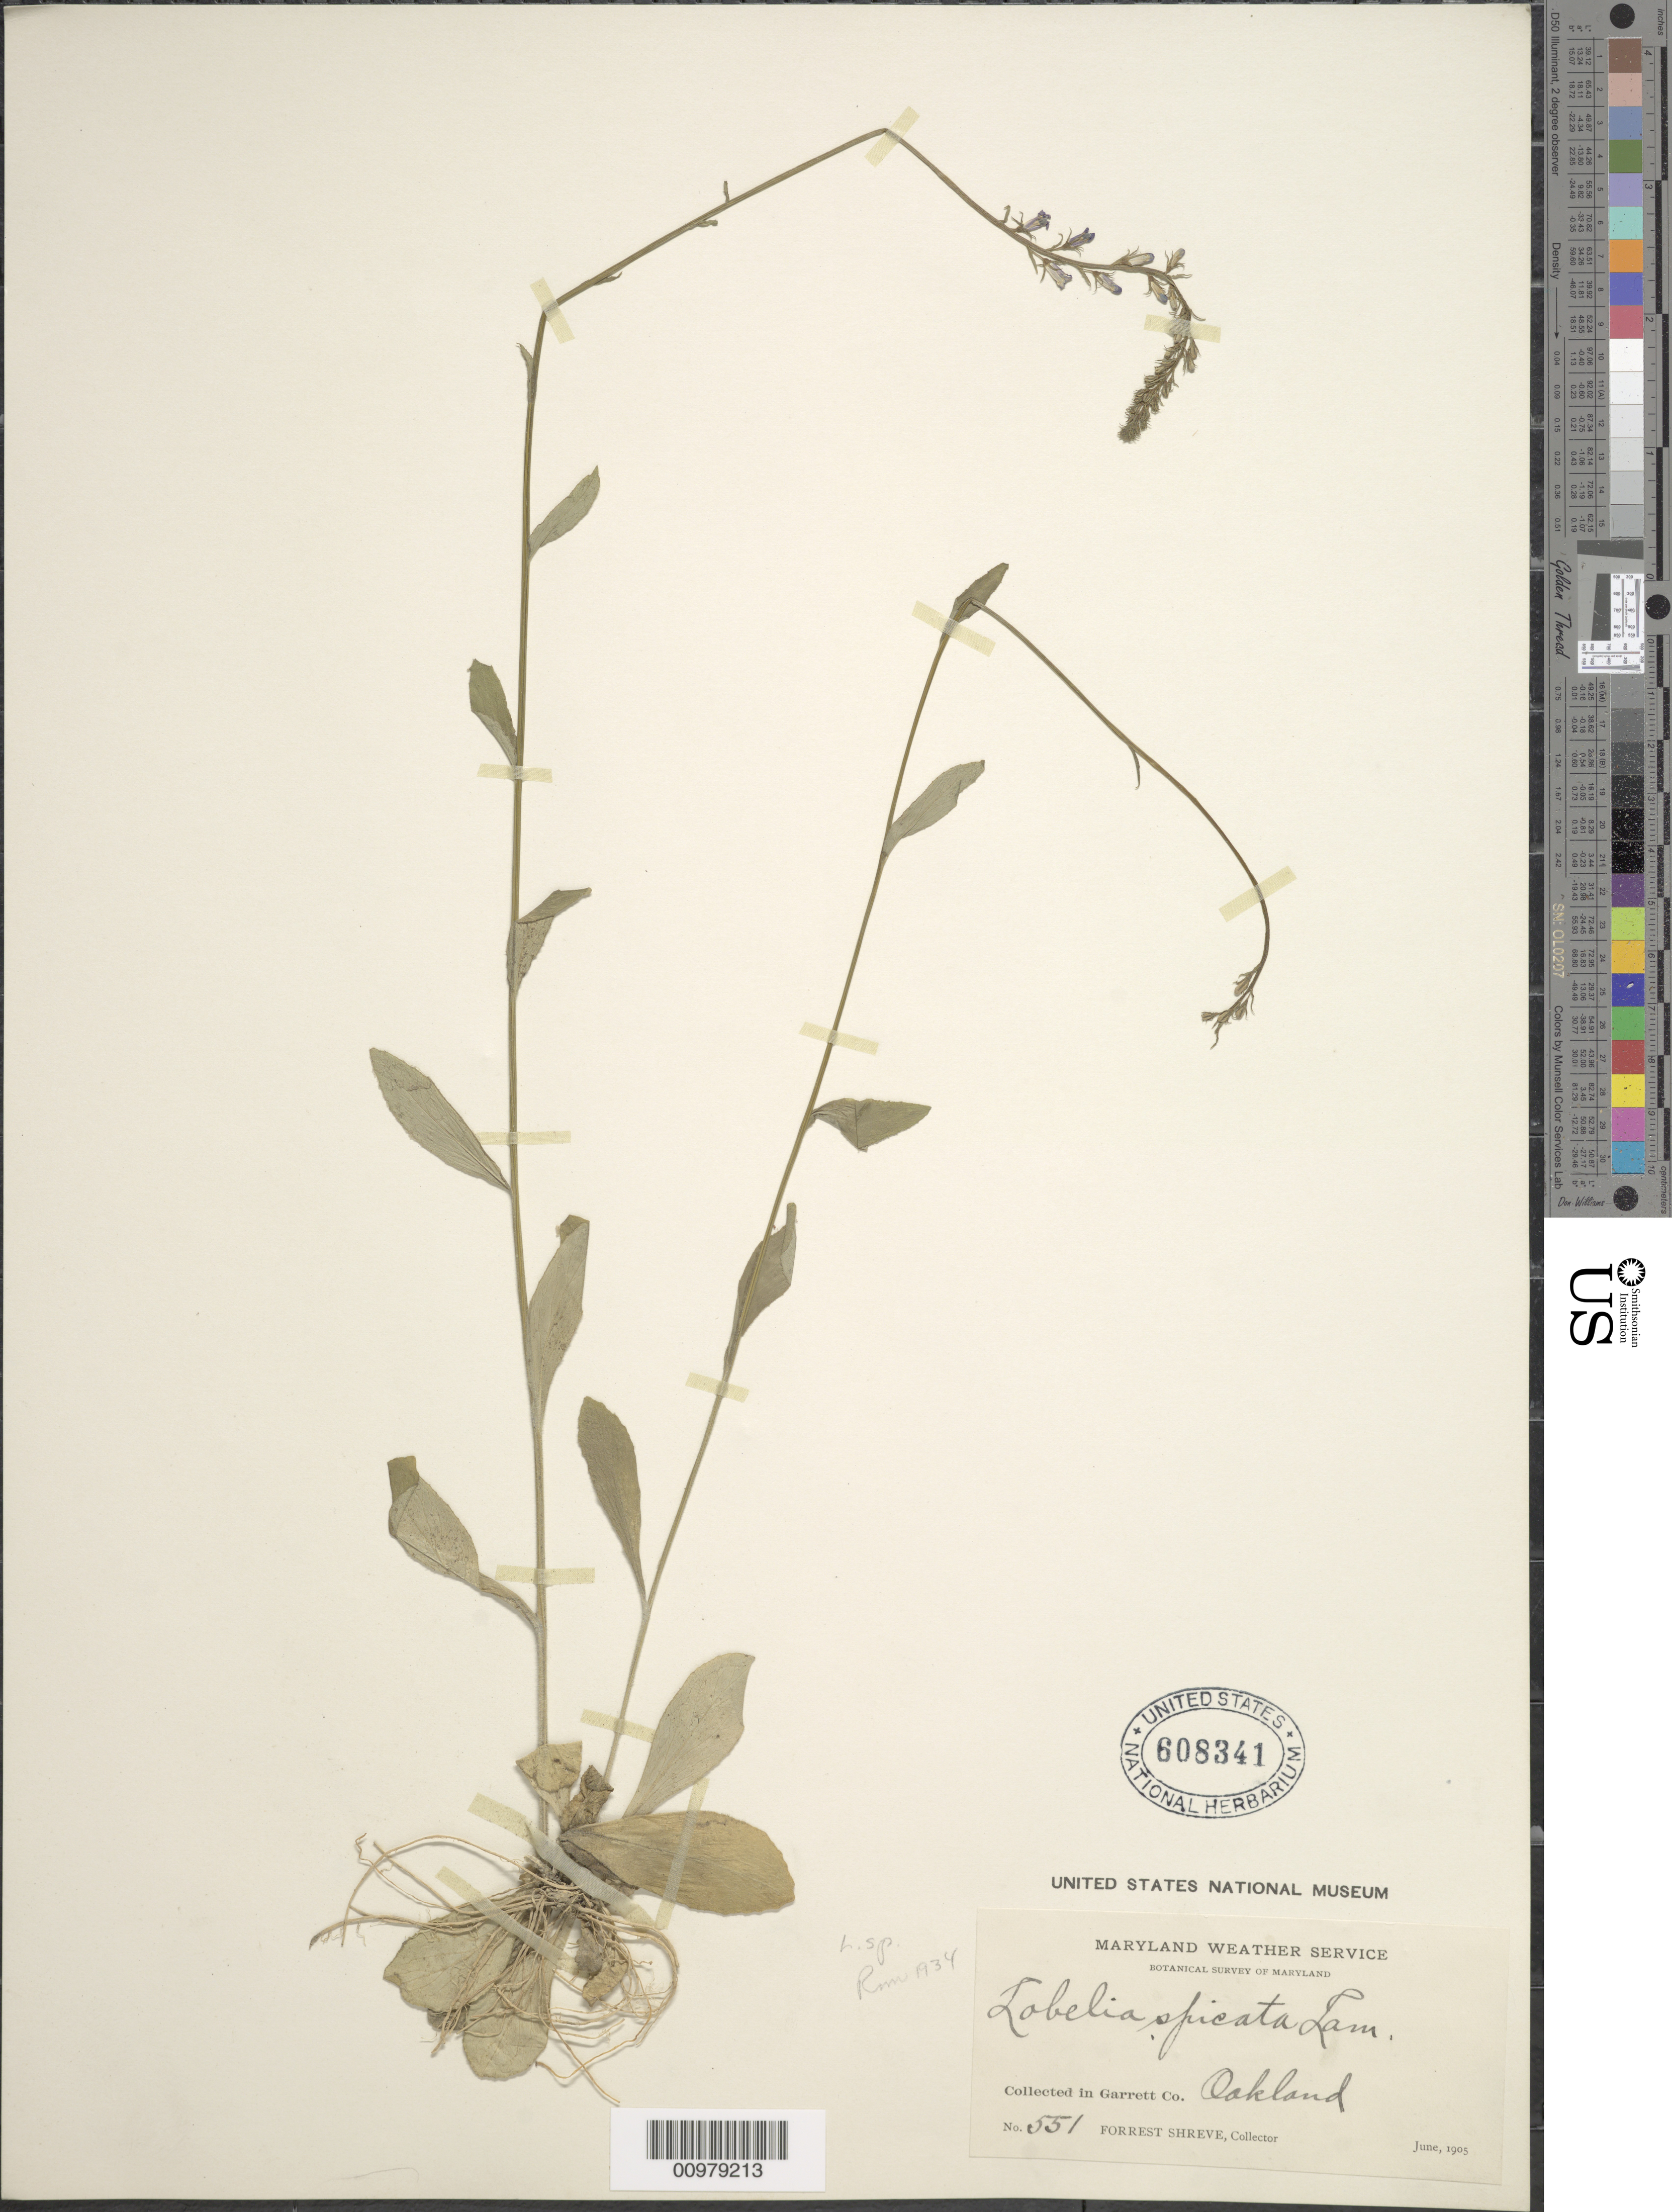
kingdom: Plantae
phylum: Tracheophyta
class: Magnoliopsida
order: Asterales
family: Campanulaceae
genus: Lobelia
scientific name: Lobelia spicata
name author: Lam.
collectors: F. Shreve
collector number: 551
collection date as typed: June, 1905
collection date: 1905-06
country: United States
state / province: Maryland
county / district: Garrett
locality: Oakland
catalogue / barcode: US 608341